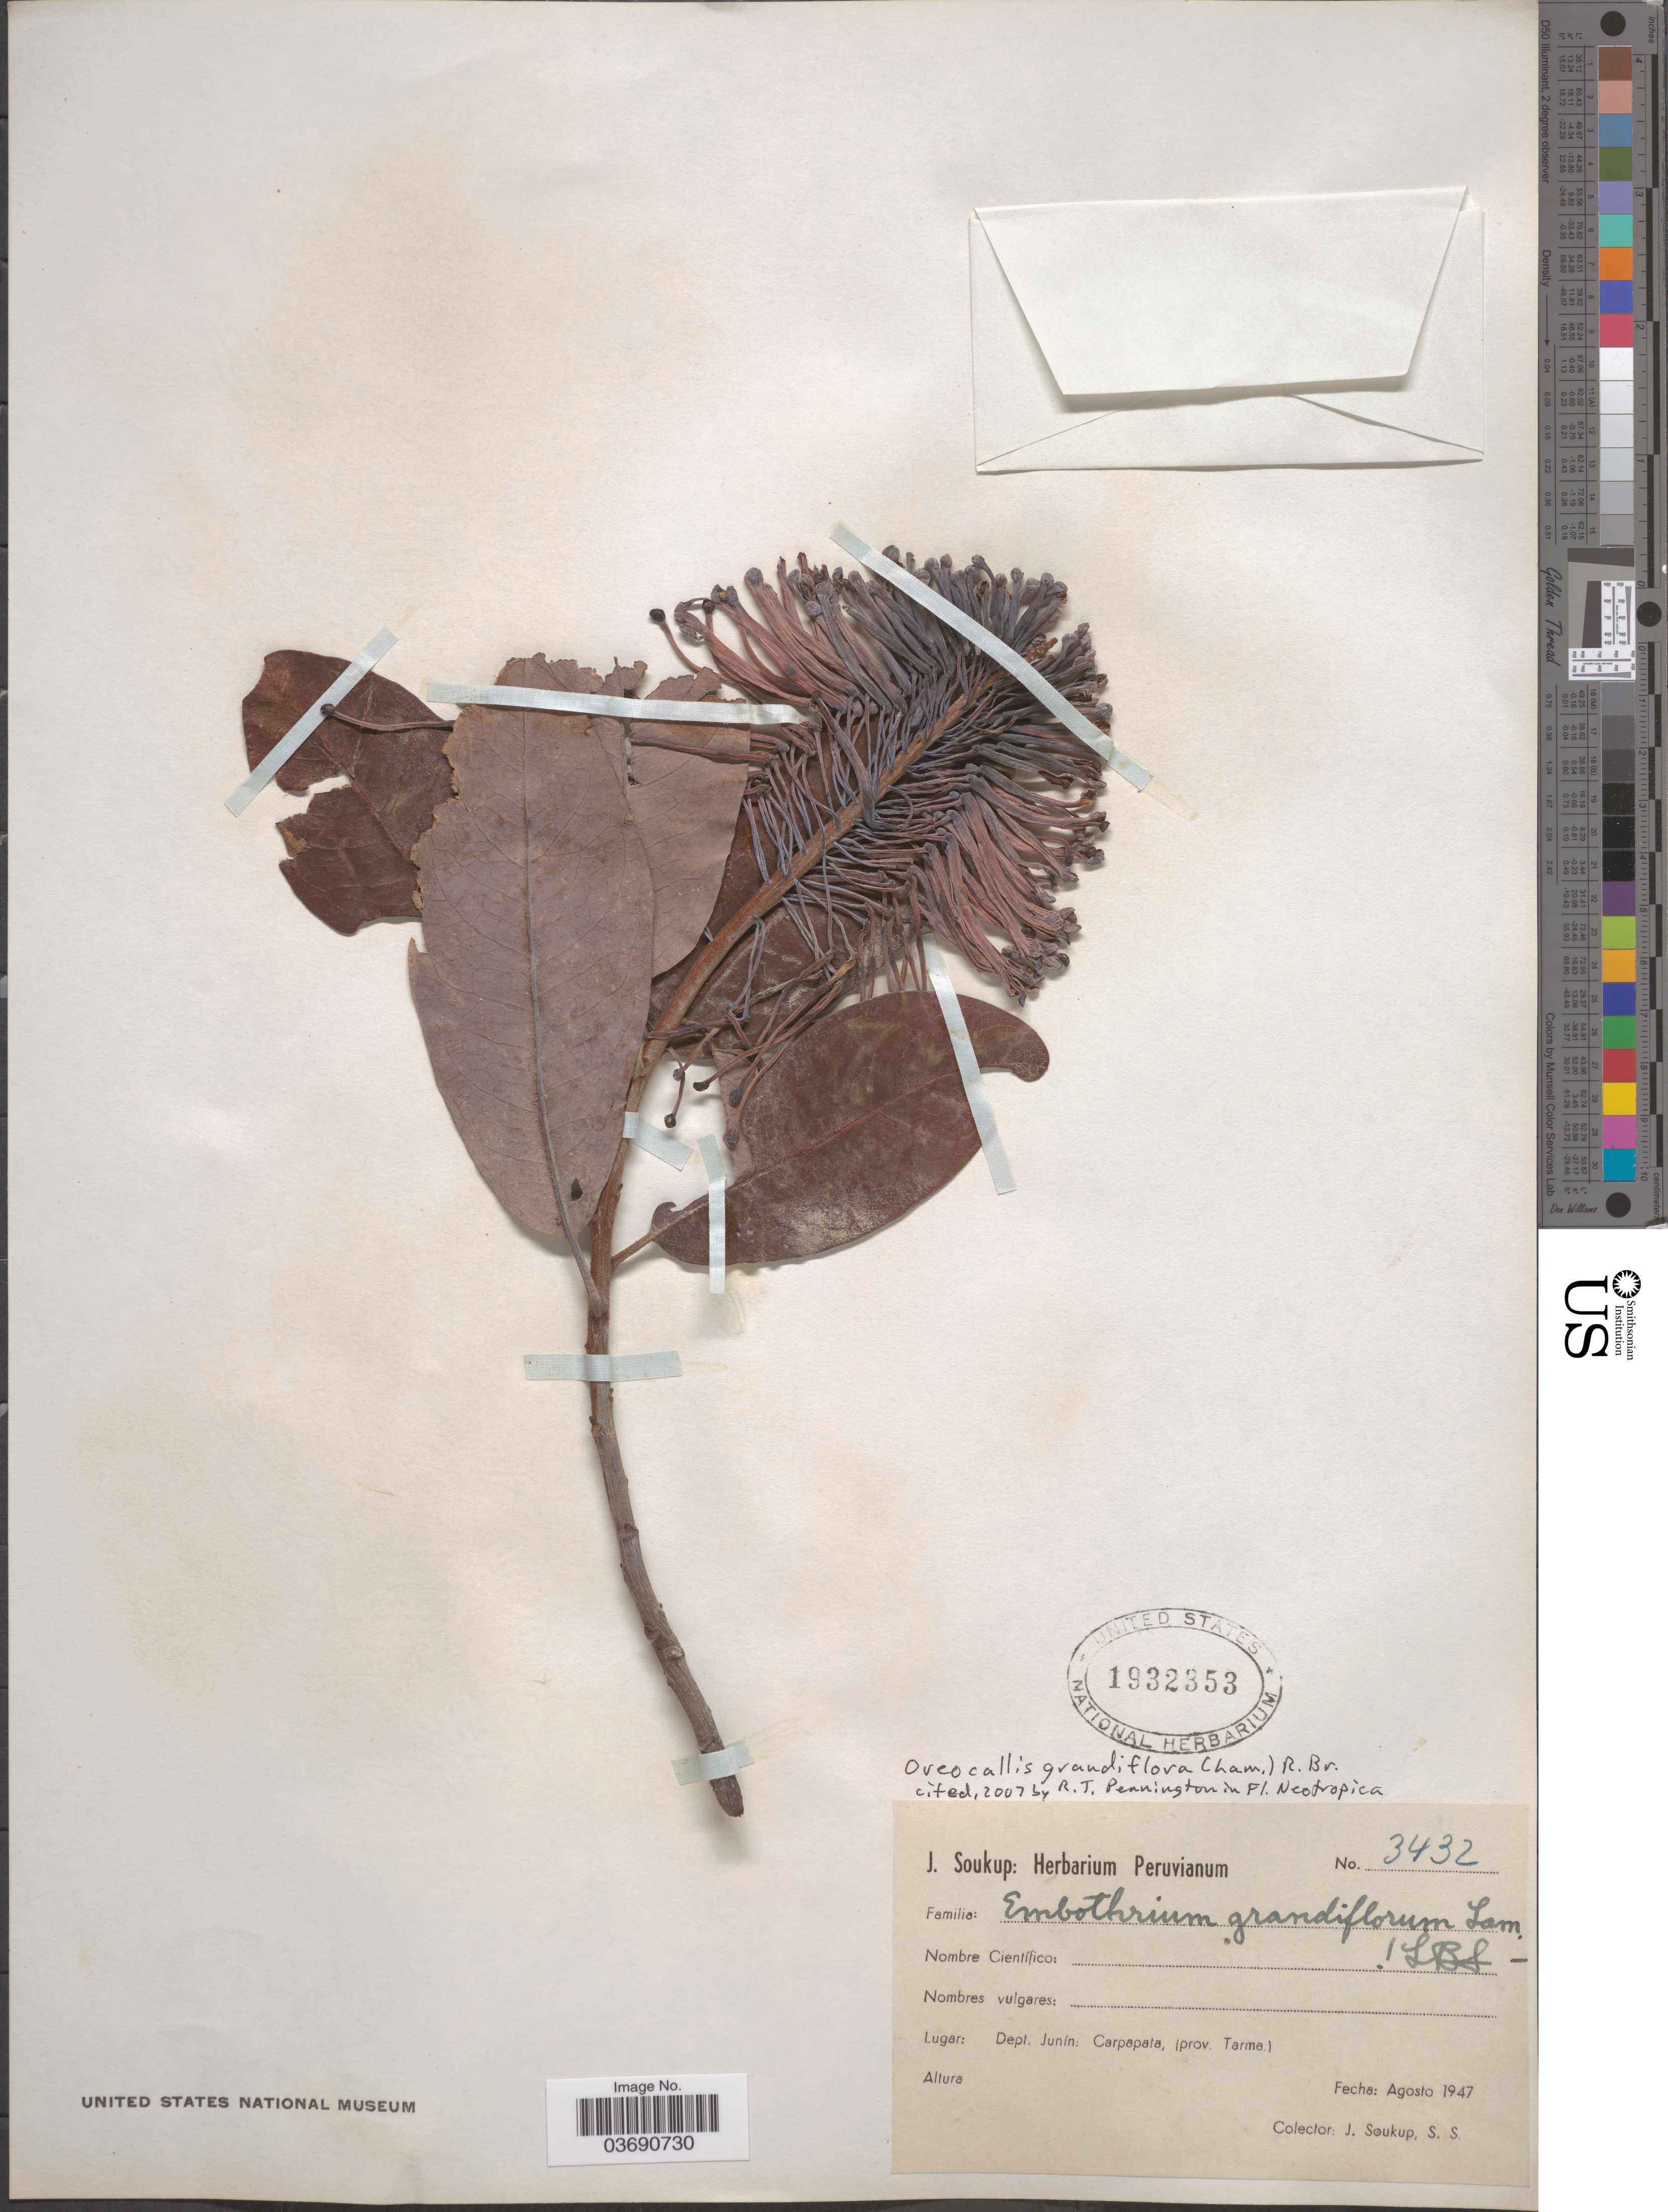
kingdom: Plantae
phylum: Tracheophyta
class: Magnoliopsida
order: Proteales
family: Proteaceae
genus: Oreocallis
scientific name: Oreocallis grandiflora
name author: (Lam.) R. Br.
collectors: J. Soukup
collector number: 3432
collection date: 1947-08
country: Peru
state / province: Junín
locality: Lugar: Dept. Junín: Carpapata, (prov. Tarma.).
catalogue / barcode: US 1932353